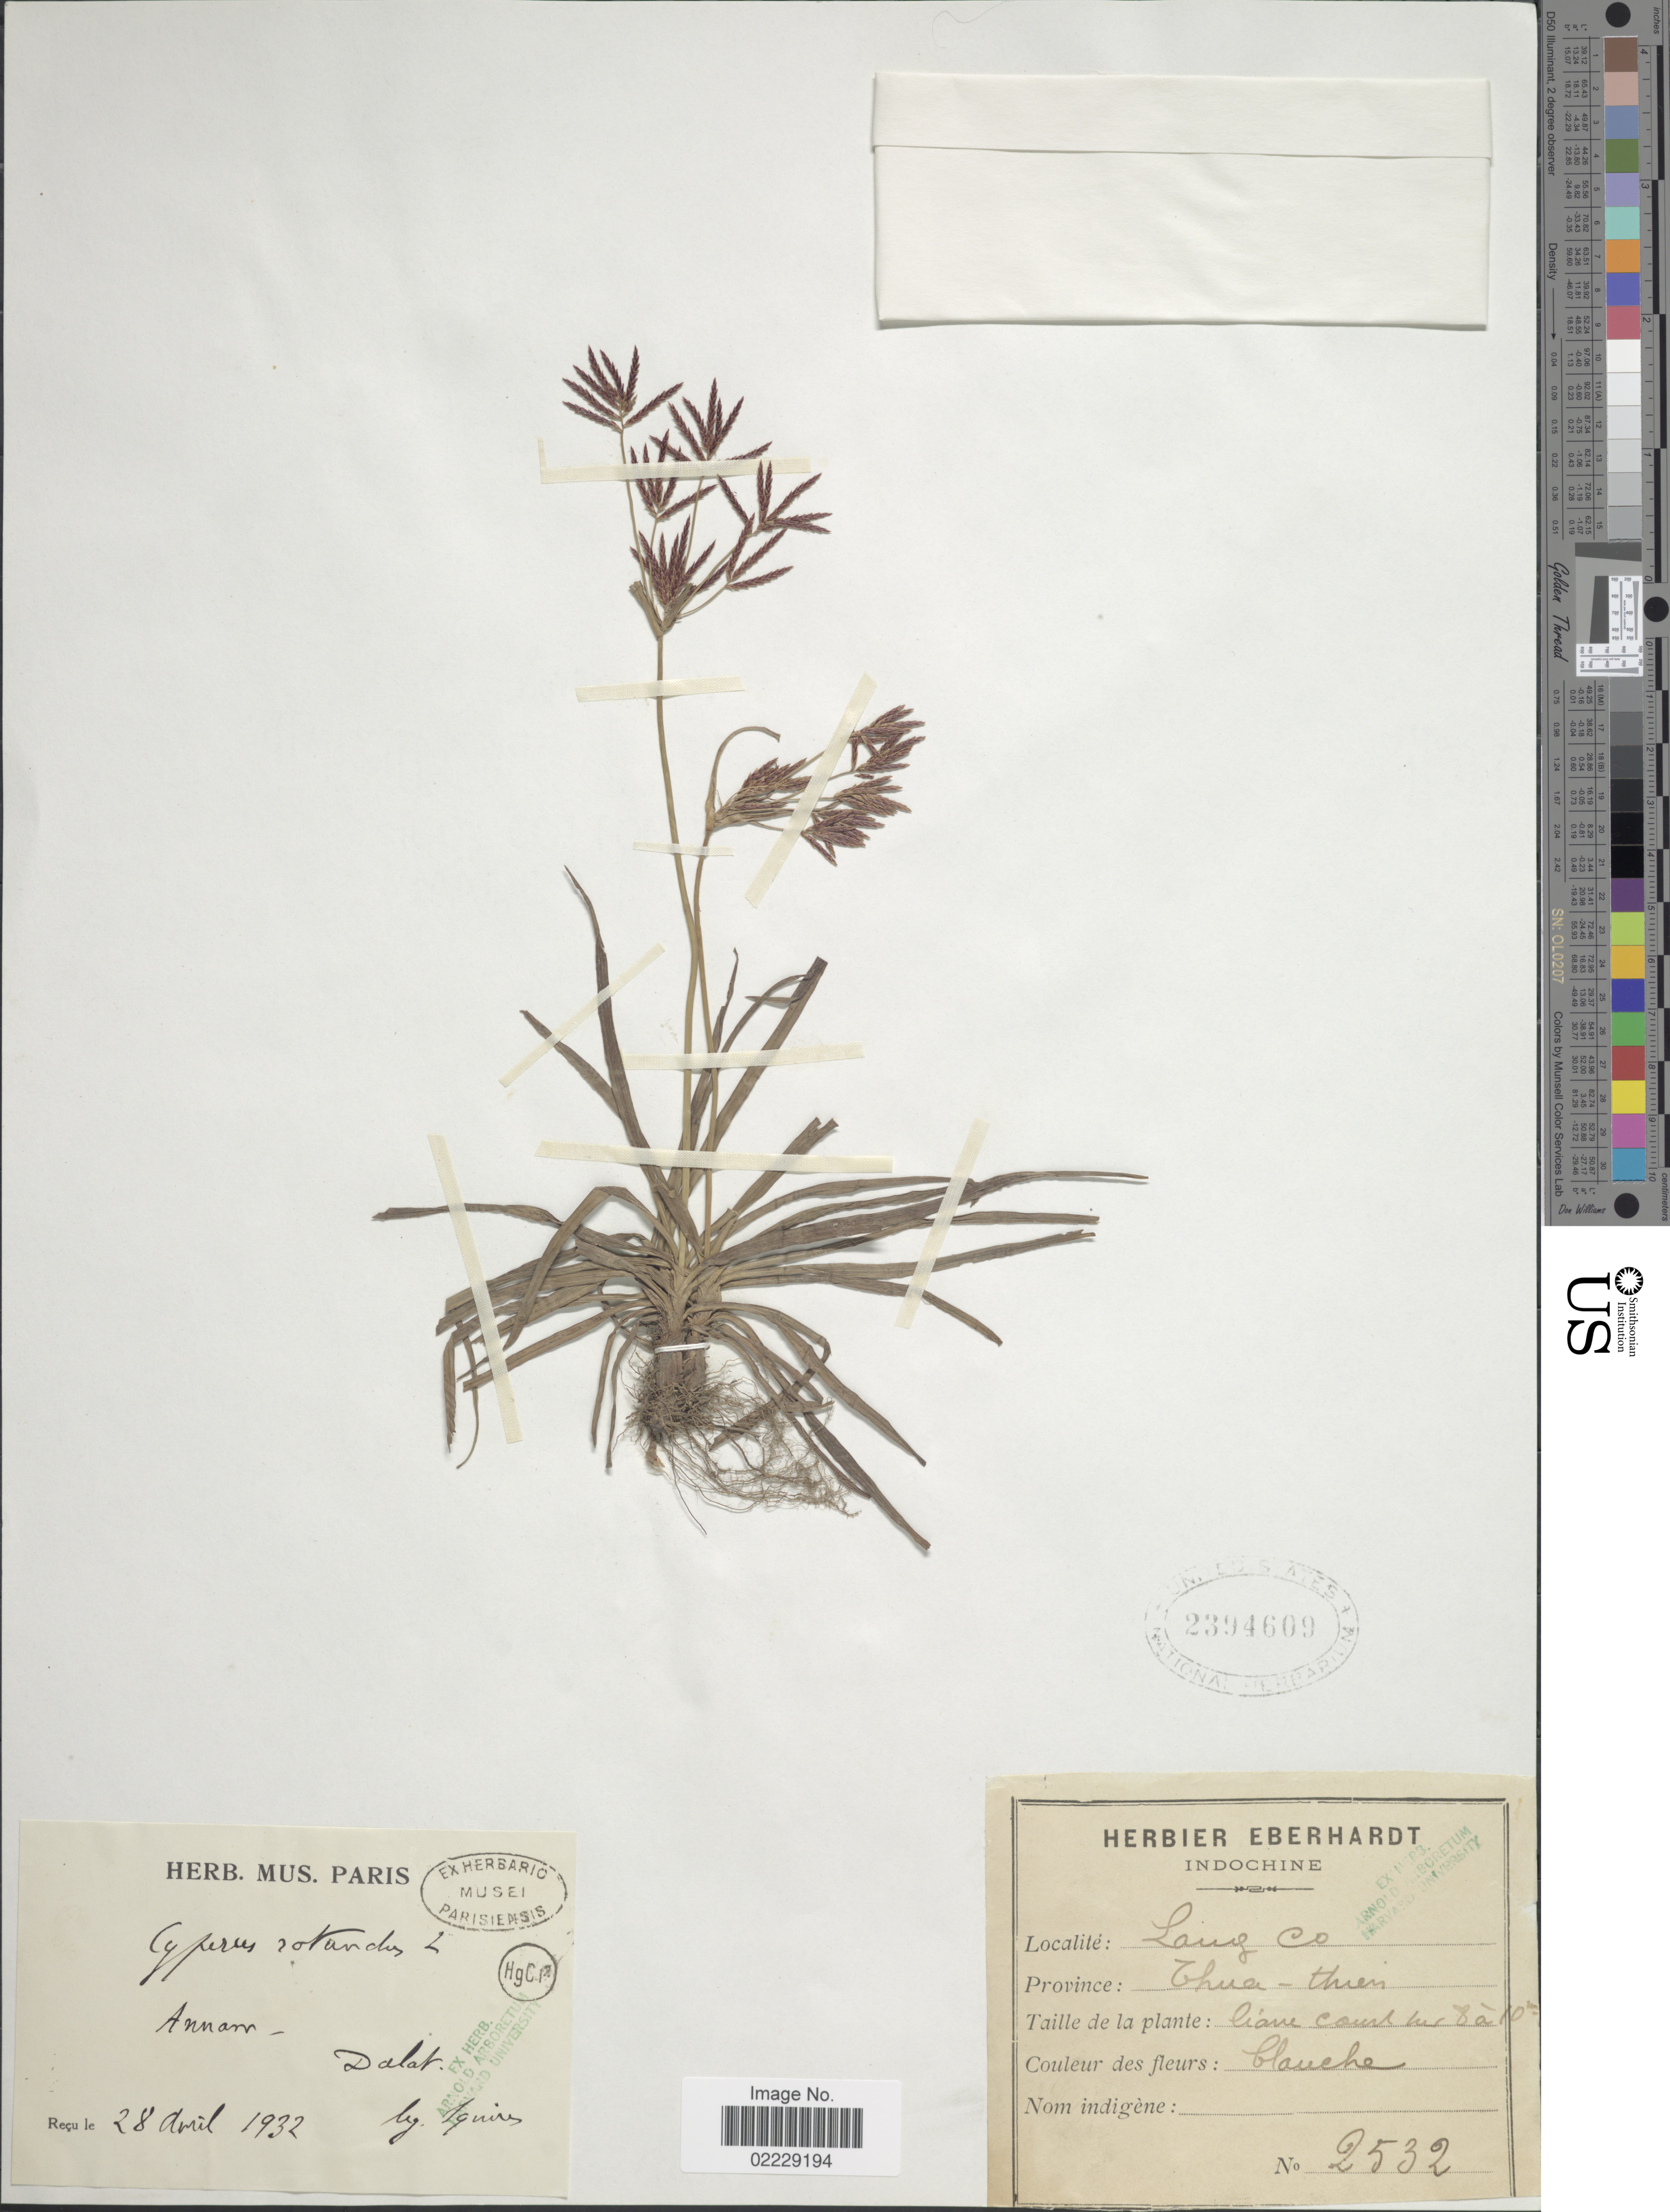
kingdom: Plantae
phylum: Tracheophyta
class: Liliopsida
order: Poales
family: Cyperaceae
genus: Cyperus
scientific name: Cyperus rotundus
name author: L.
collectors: R. Squires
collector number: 2532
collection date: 1932-04-28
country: Vietnam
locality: Annam-Dalat, Province Zhua-thien [interpreted].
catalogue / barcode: US 2394609